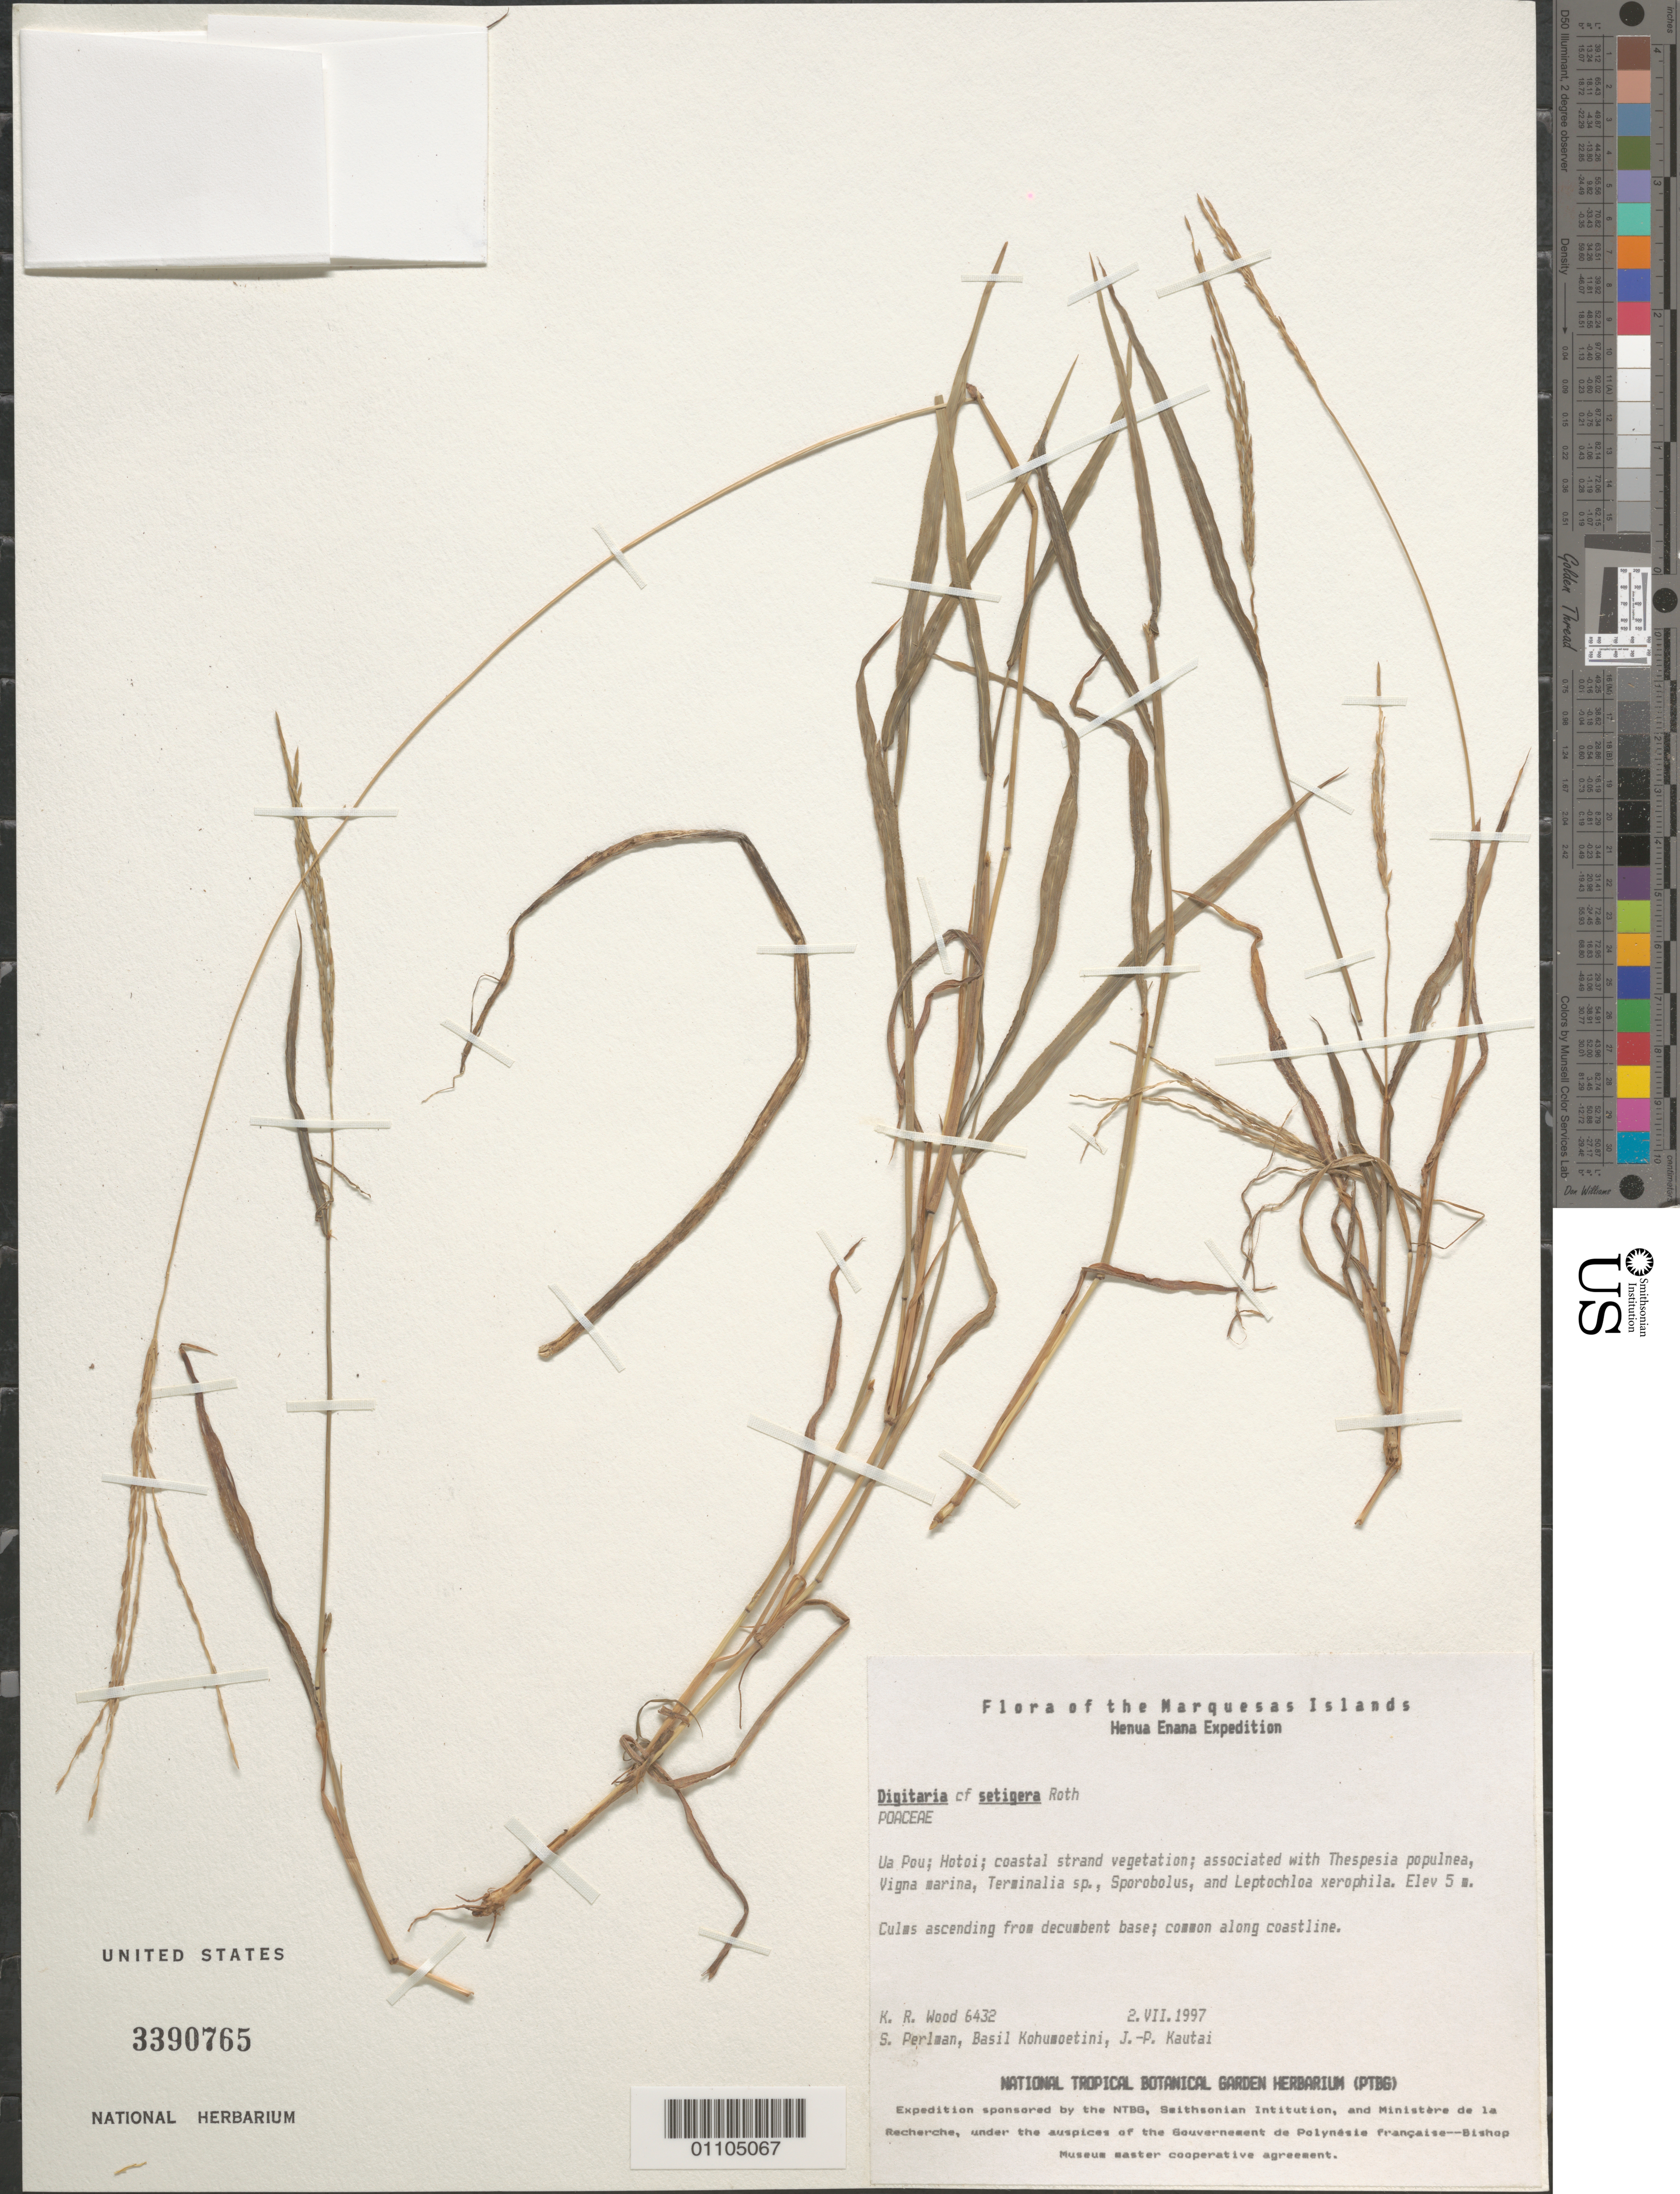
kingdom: Plantae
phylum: Tracheophyta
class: Liliopsida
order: Poales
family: Poaceae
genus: Digitaria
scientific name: Digitaria setigera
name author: Roth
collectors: K. R. Wood, S. P. Perlman, B. Kohumoetini & J. Kautai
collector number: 6432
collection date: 1997-07-02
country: French Polynesia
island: Ua Pou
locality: Hotoi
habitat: Coastal strand vegetation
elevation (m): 5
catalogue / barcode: US 3390765